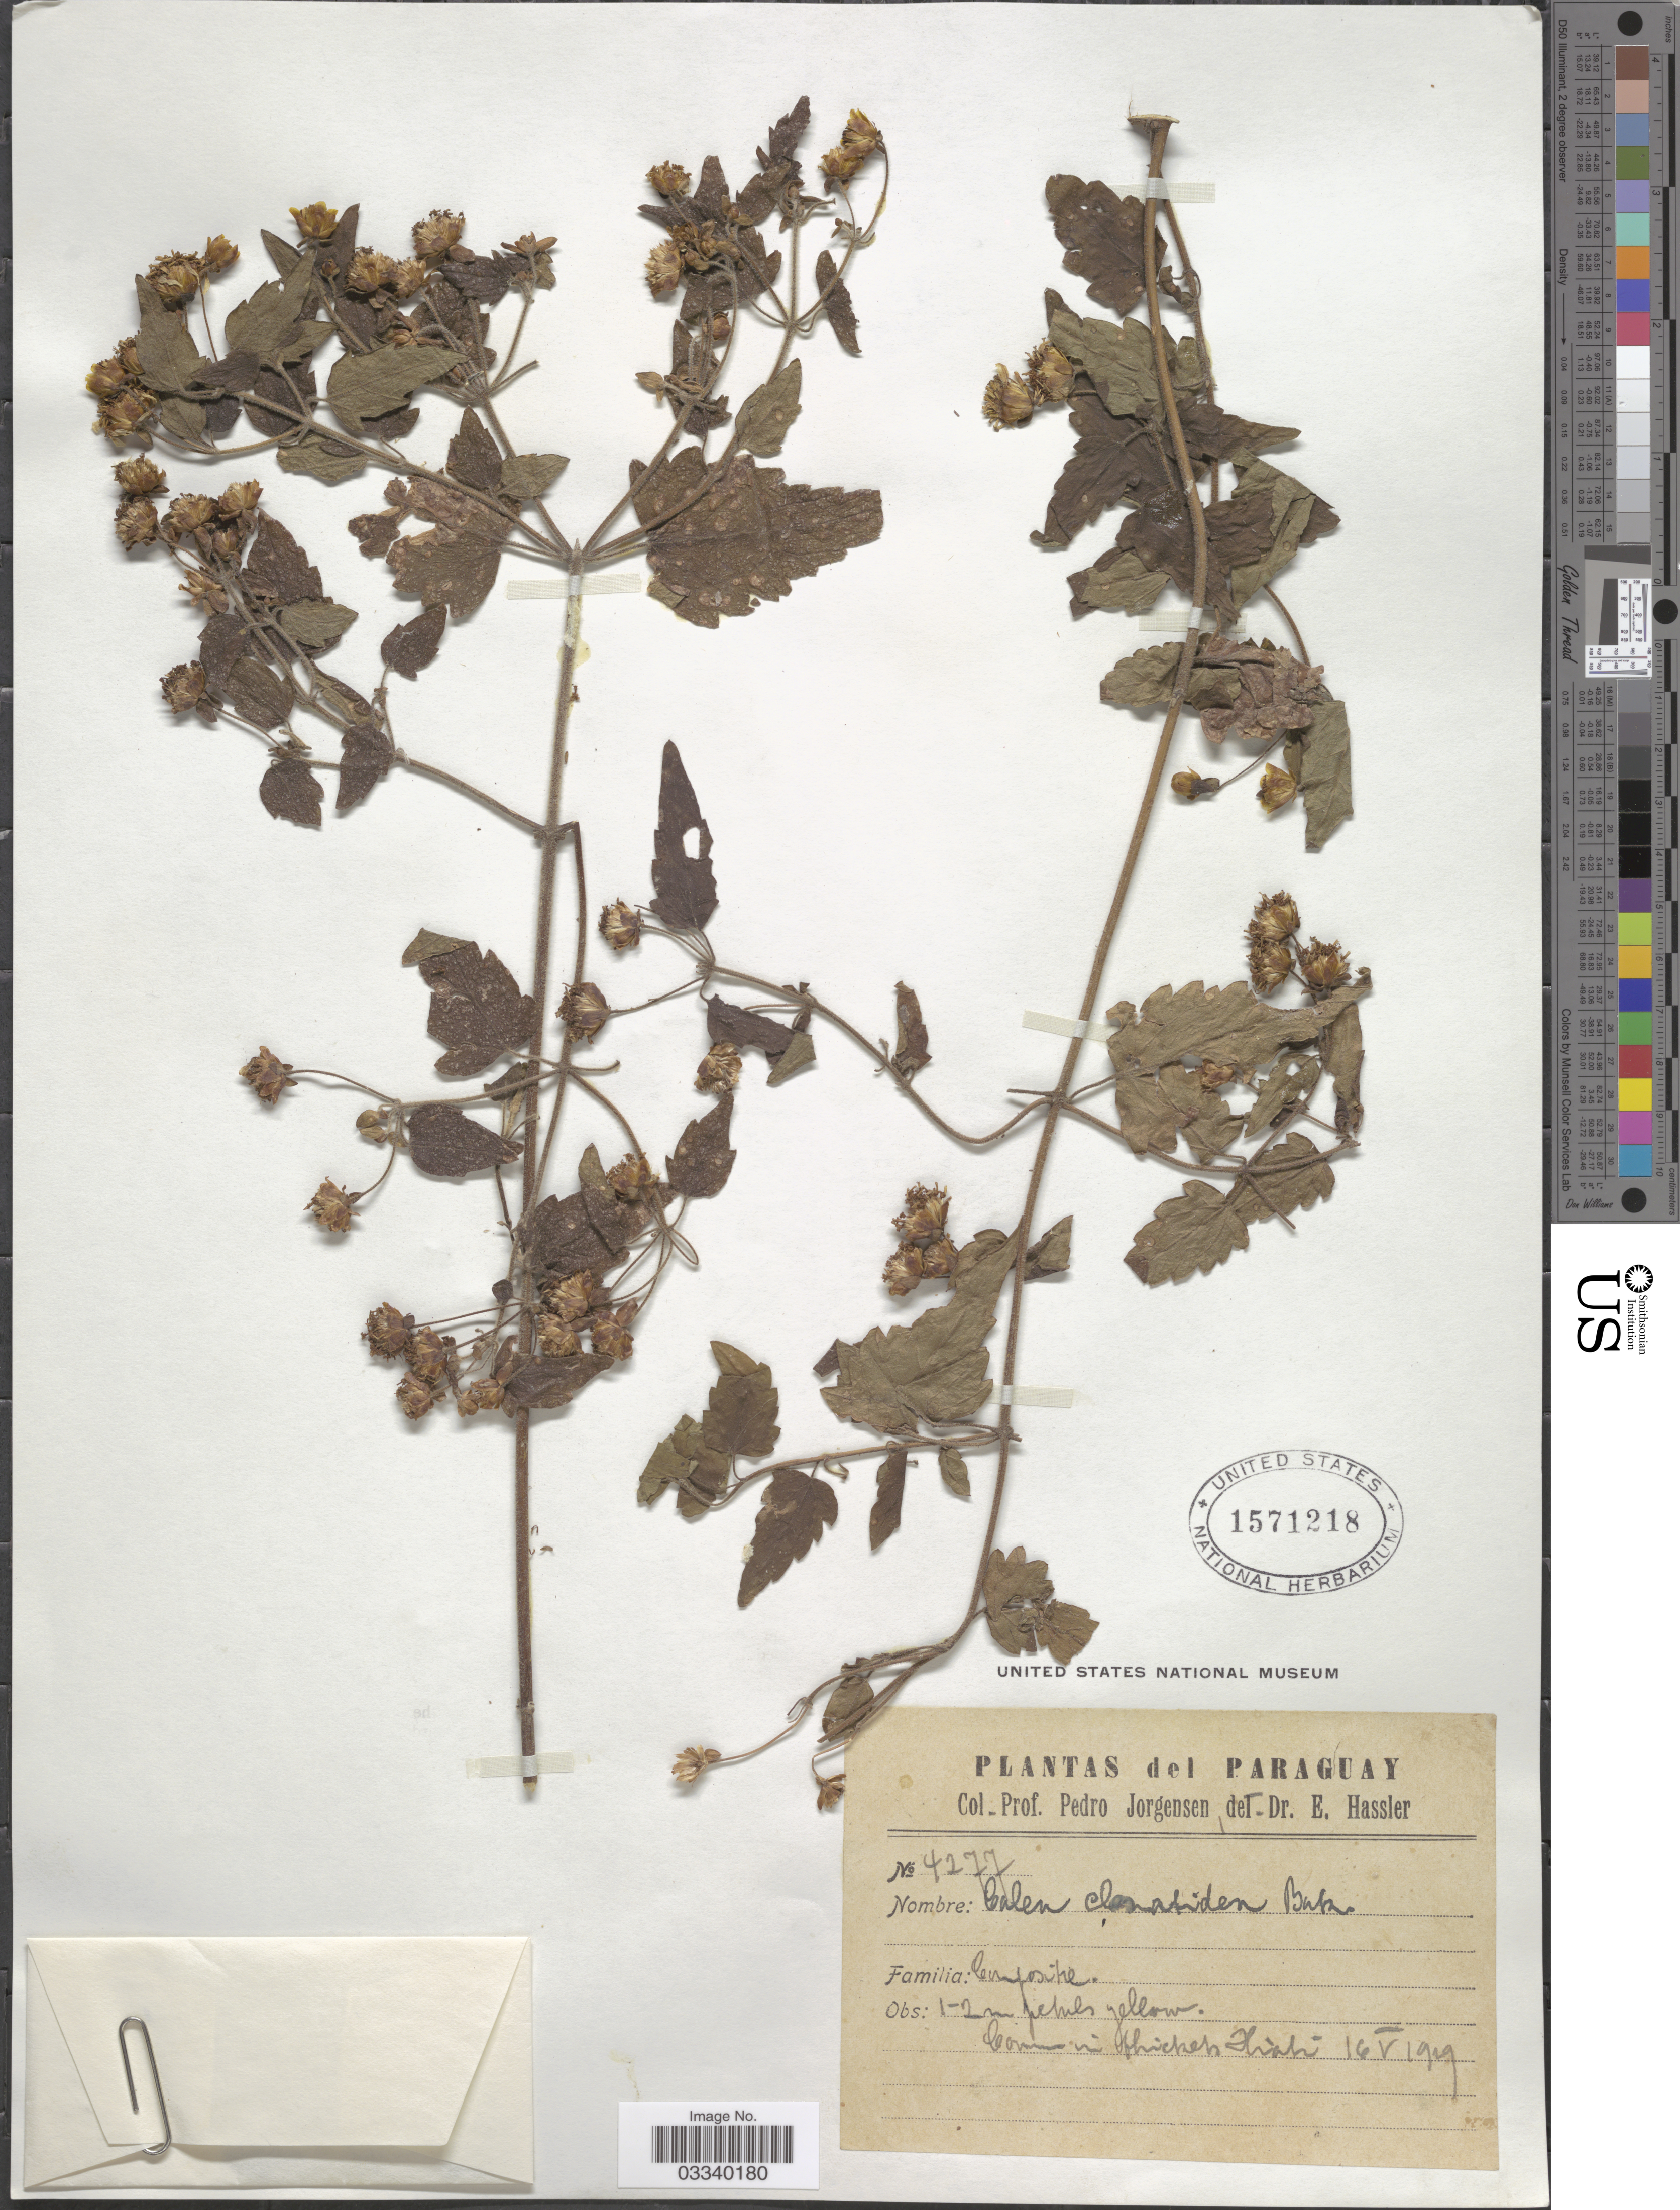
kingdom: Plantae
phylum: Tracheophyta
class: Magnoliopsida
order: Asterales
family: Asteraceae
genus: Calea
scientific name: Calea clematidea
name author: Baker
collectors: P. Jörgensen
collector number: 4277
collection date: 1929-05-16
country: Paraguay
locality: Common in thickets Hiati.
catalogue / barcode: US 1571218